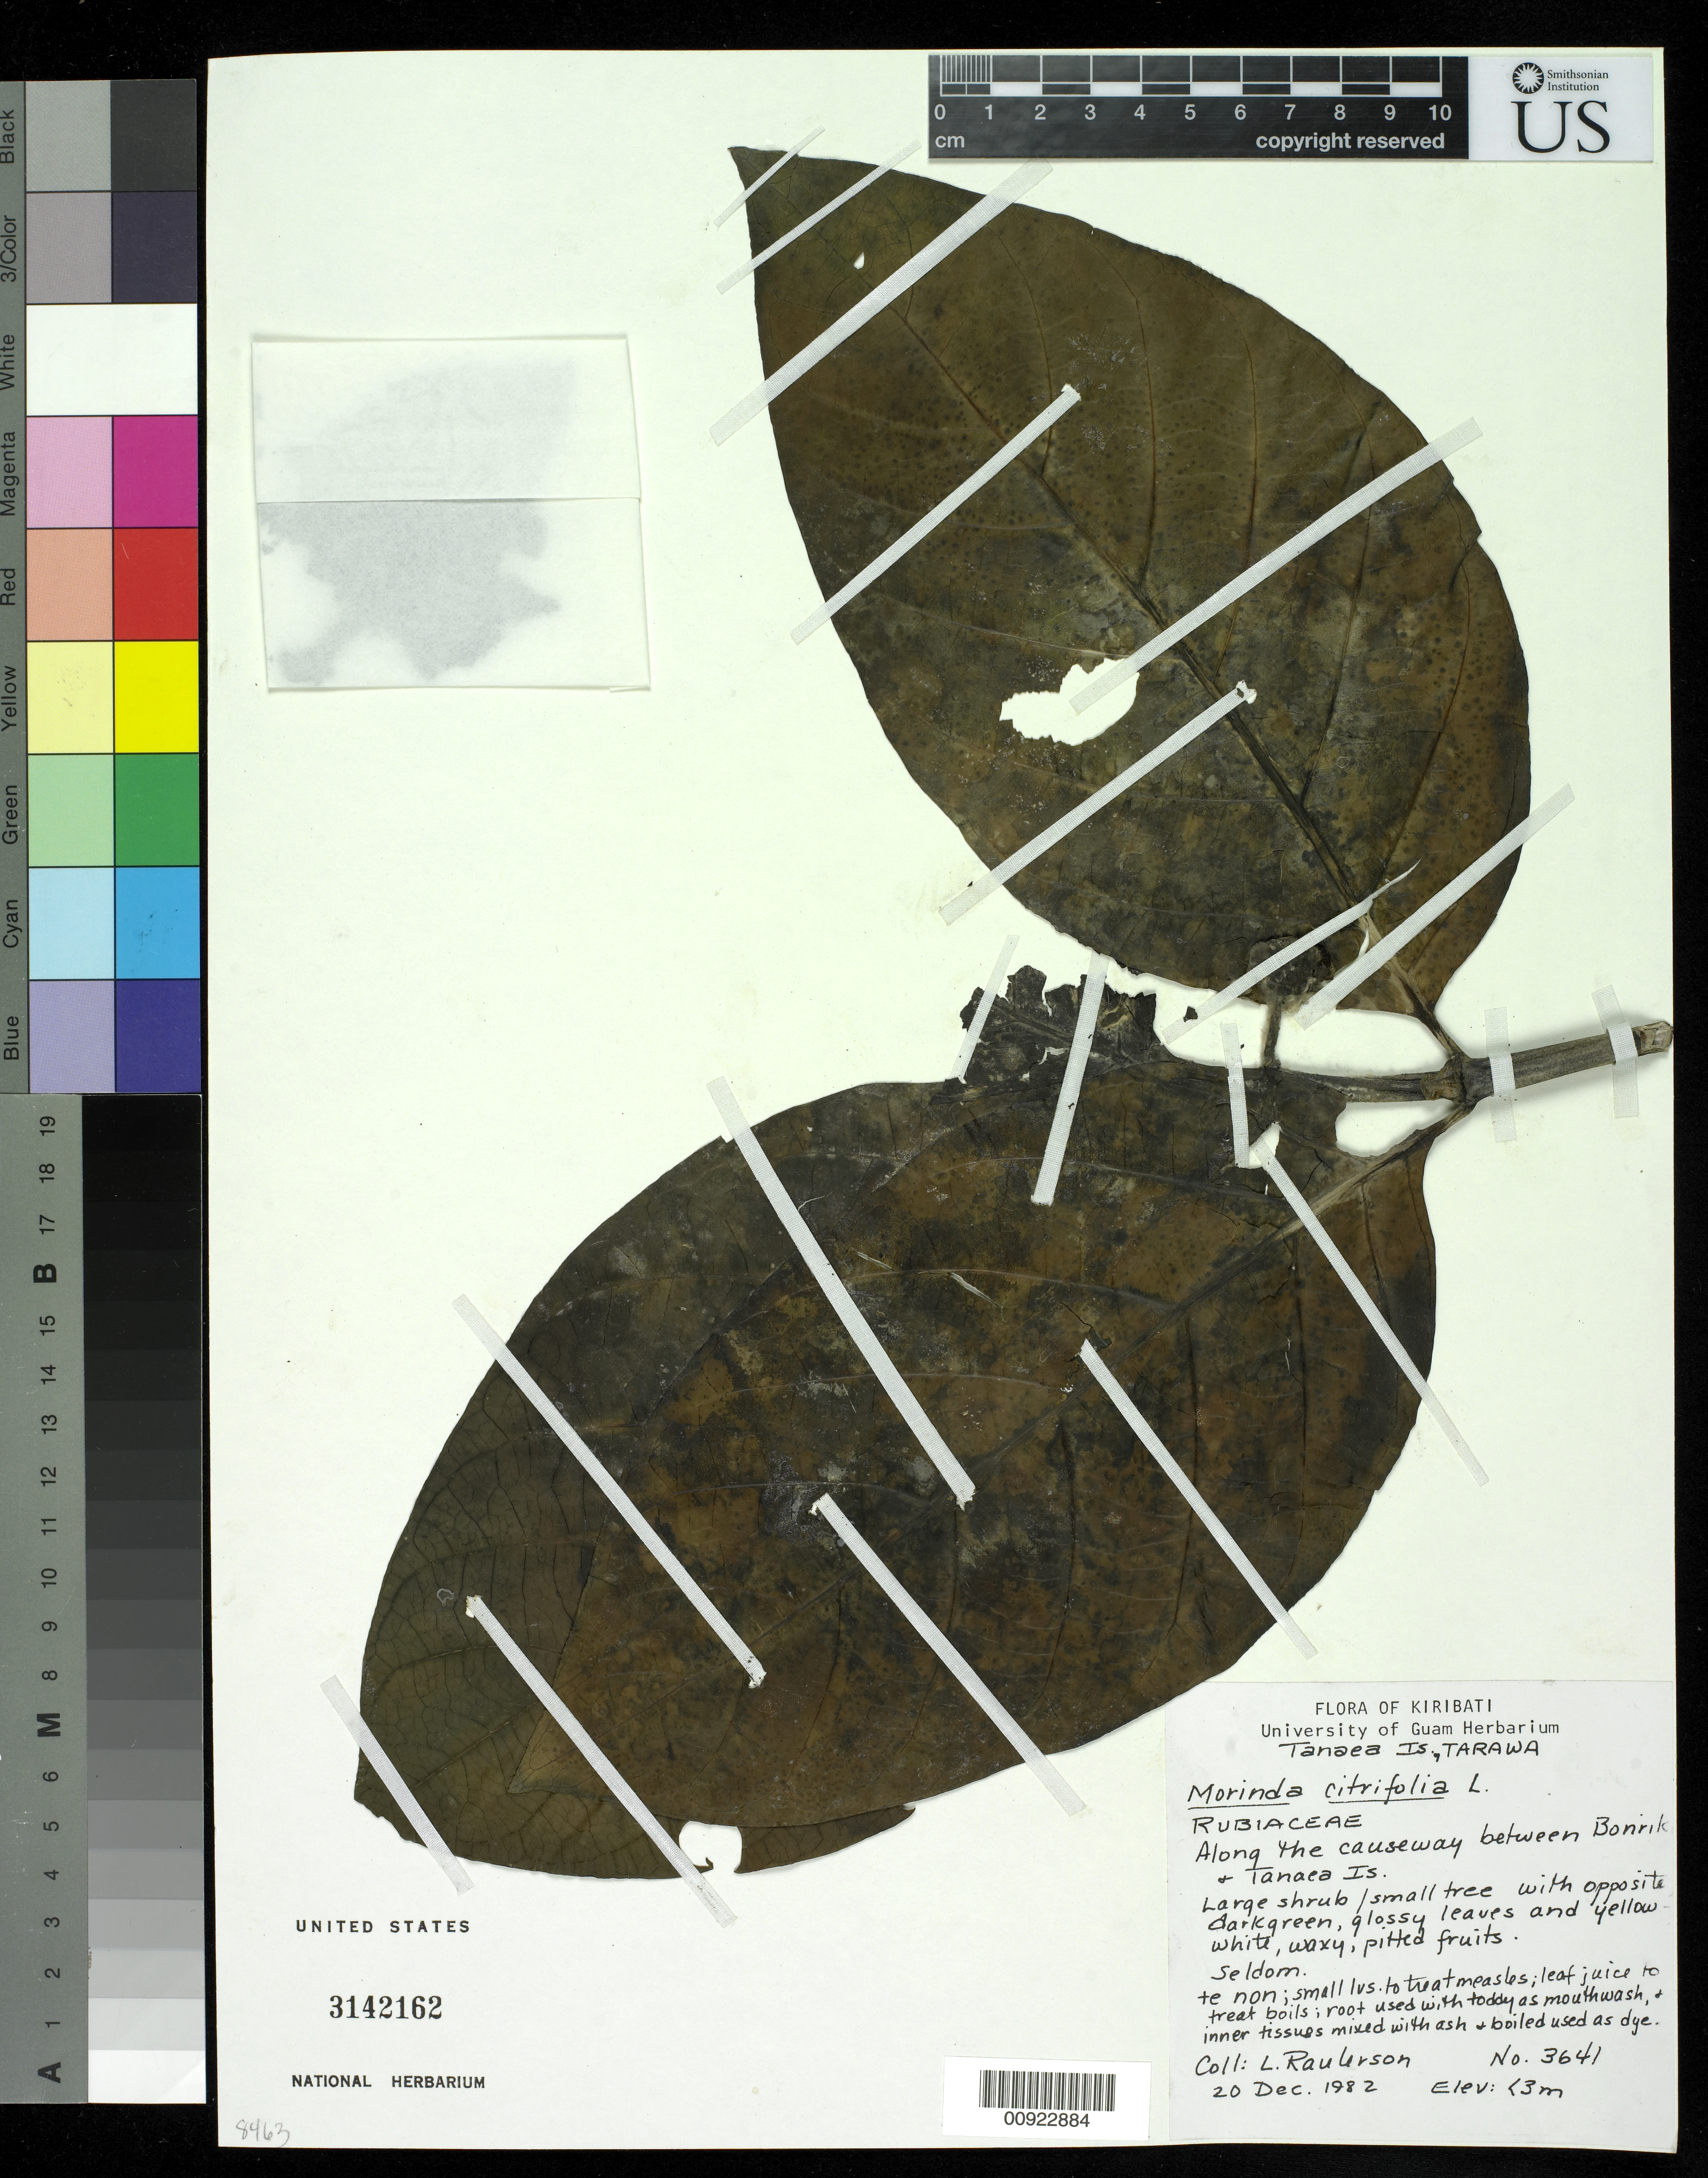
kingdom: Plantae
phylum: Tracheophyta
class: Magnoliopsida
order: Gentianales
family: Rubiaceae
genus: Morinda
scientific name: Morinda citrifolia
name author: L.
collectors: L. Raulerson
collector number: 3641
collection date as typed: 20 Dec 1982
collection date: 1982-12-20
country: Kiribati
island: Tarawa Atoll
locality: Along causeway between Bonrik and Tanaea Islet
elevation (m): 3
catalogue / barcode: US 3142162